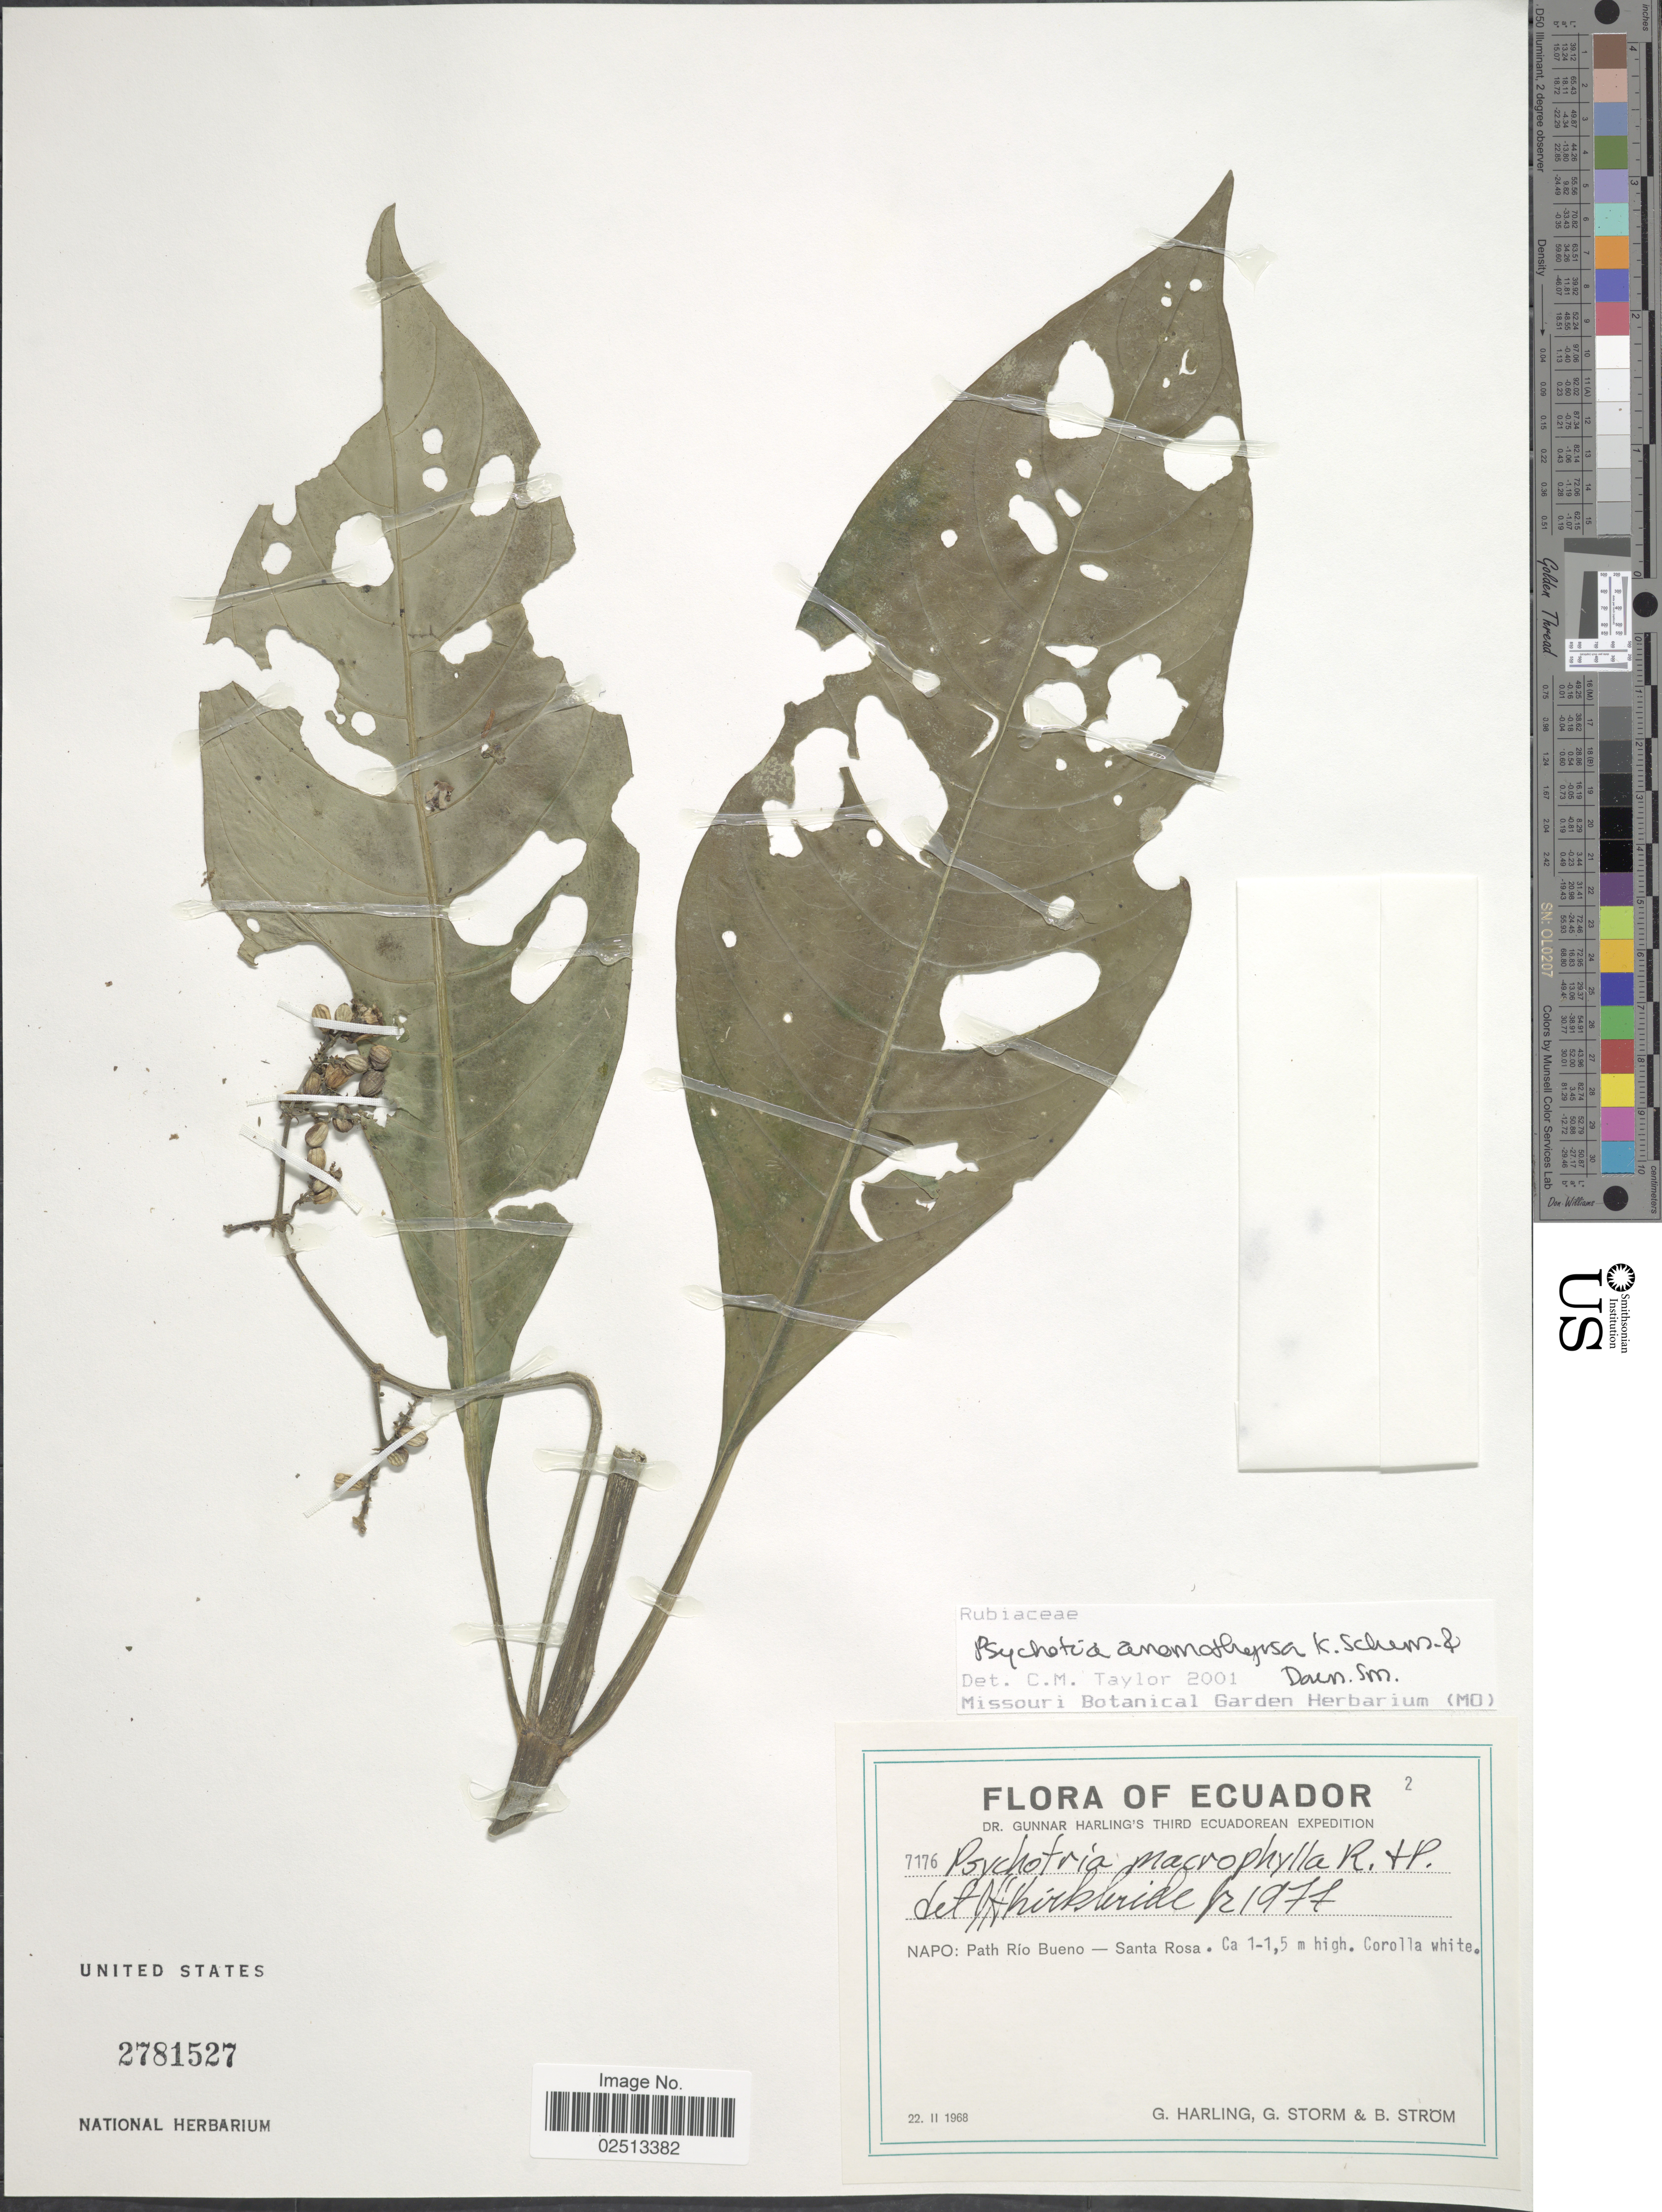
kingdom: Plantae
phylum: Tracheophyta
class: Magnoliopsida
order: Gentianales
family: Rubiaceae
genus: Psychotria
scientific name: Psychotria anomothyrsa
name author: K. Schum. & Donn. Sm. in Donn. Sm.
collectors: G. Harling, G. Storm & B. Ström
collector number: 7176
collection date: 1968-02-22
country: Ecuador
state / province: Napo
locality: Path Rio Bueno - Santa Rosa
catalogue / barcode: US 2781527